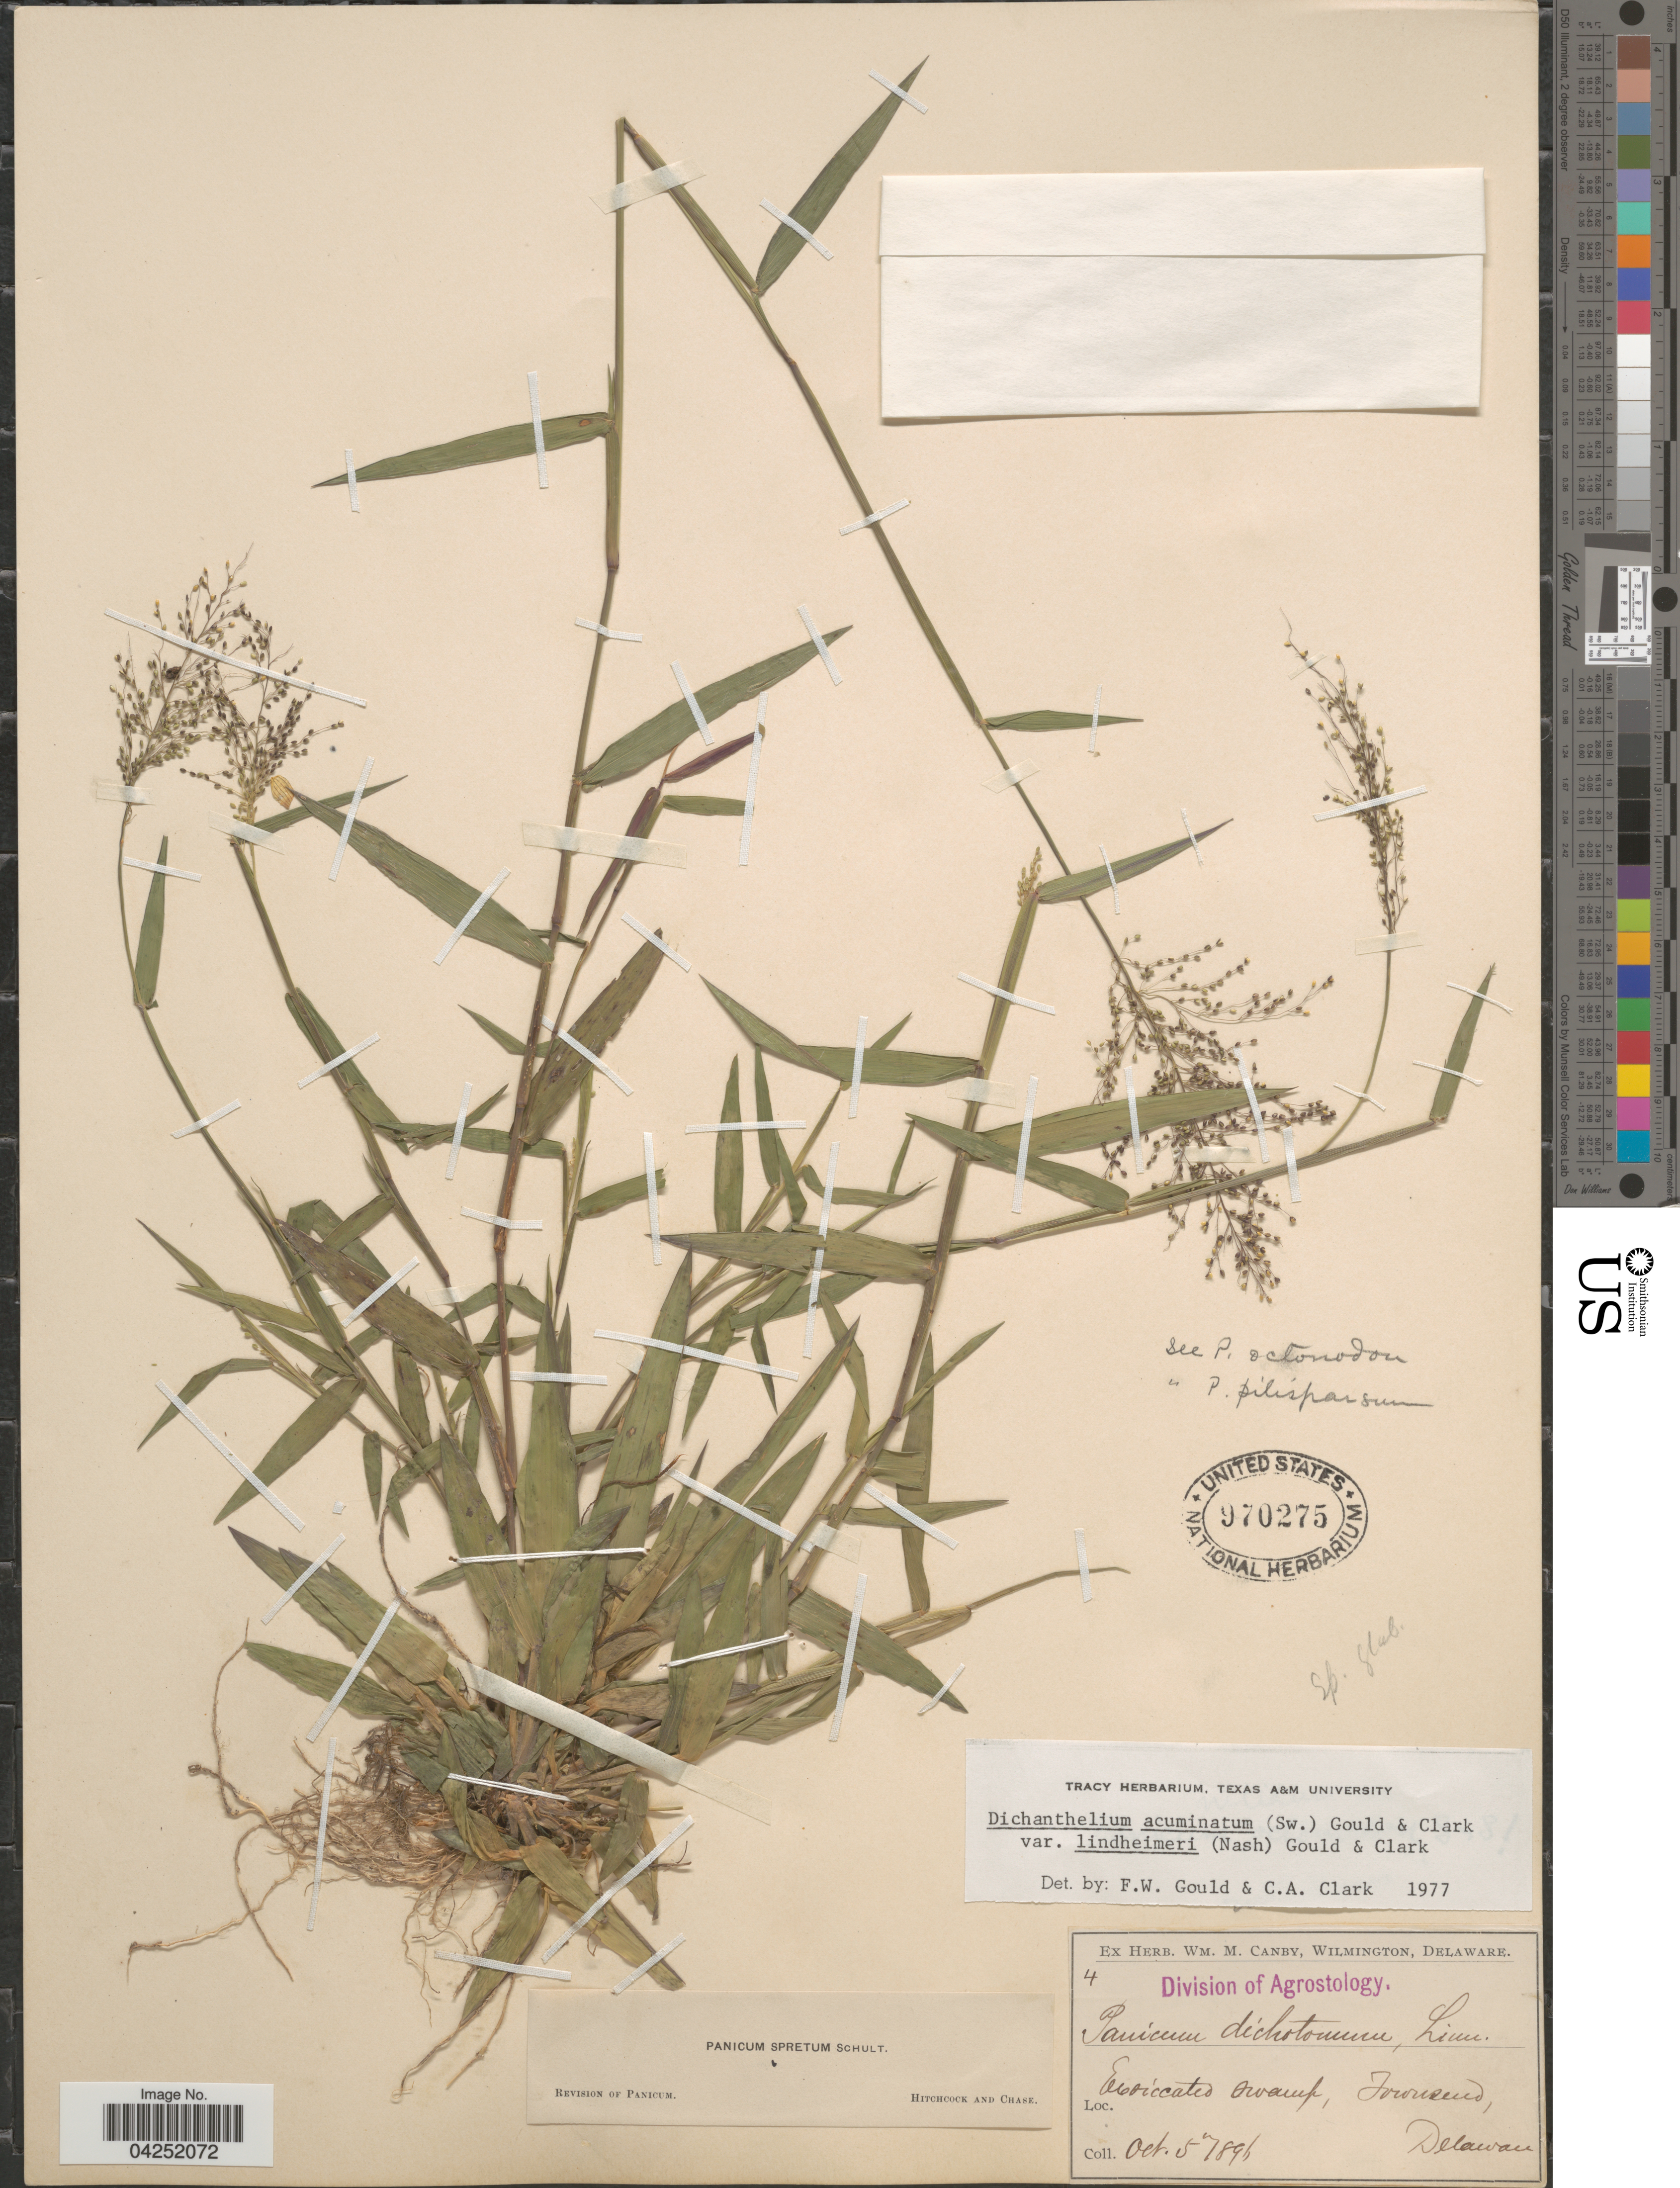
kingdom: Plantae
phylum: Tracheophyta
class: Liliopsida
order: Poales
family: Poaceae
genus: Dichanthelium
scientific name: Dichanthelium acuminatum var. lindheimeri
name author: (Nash) Gould & C.A. Clark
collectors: ex herb. W.M. Canby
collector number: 4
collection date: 1896-10-05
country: United States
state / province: Delaware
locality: Exsiccated swamp, Townsend.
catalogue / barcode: US 970275